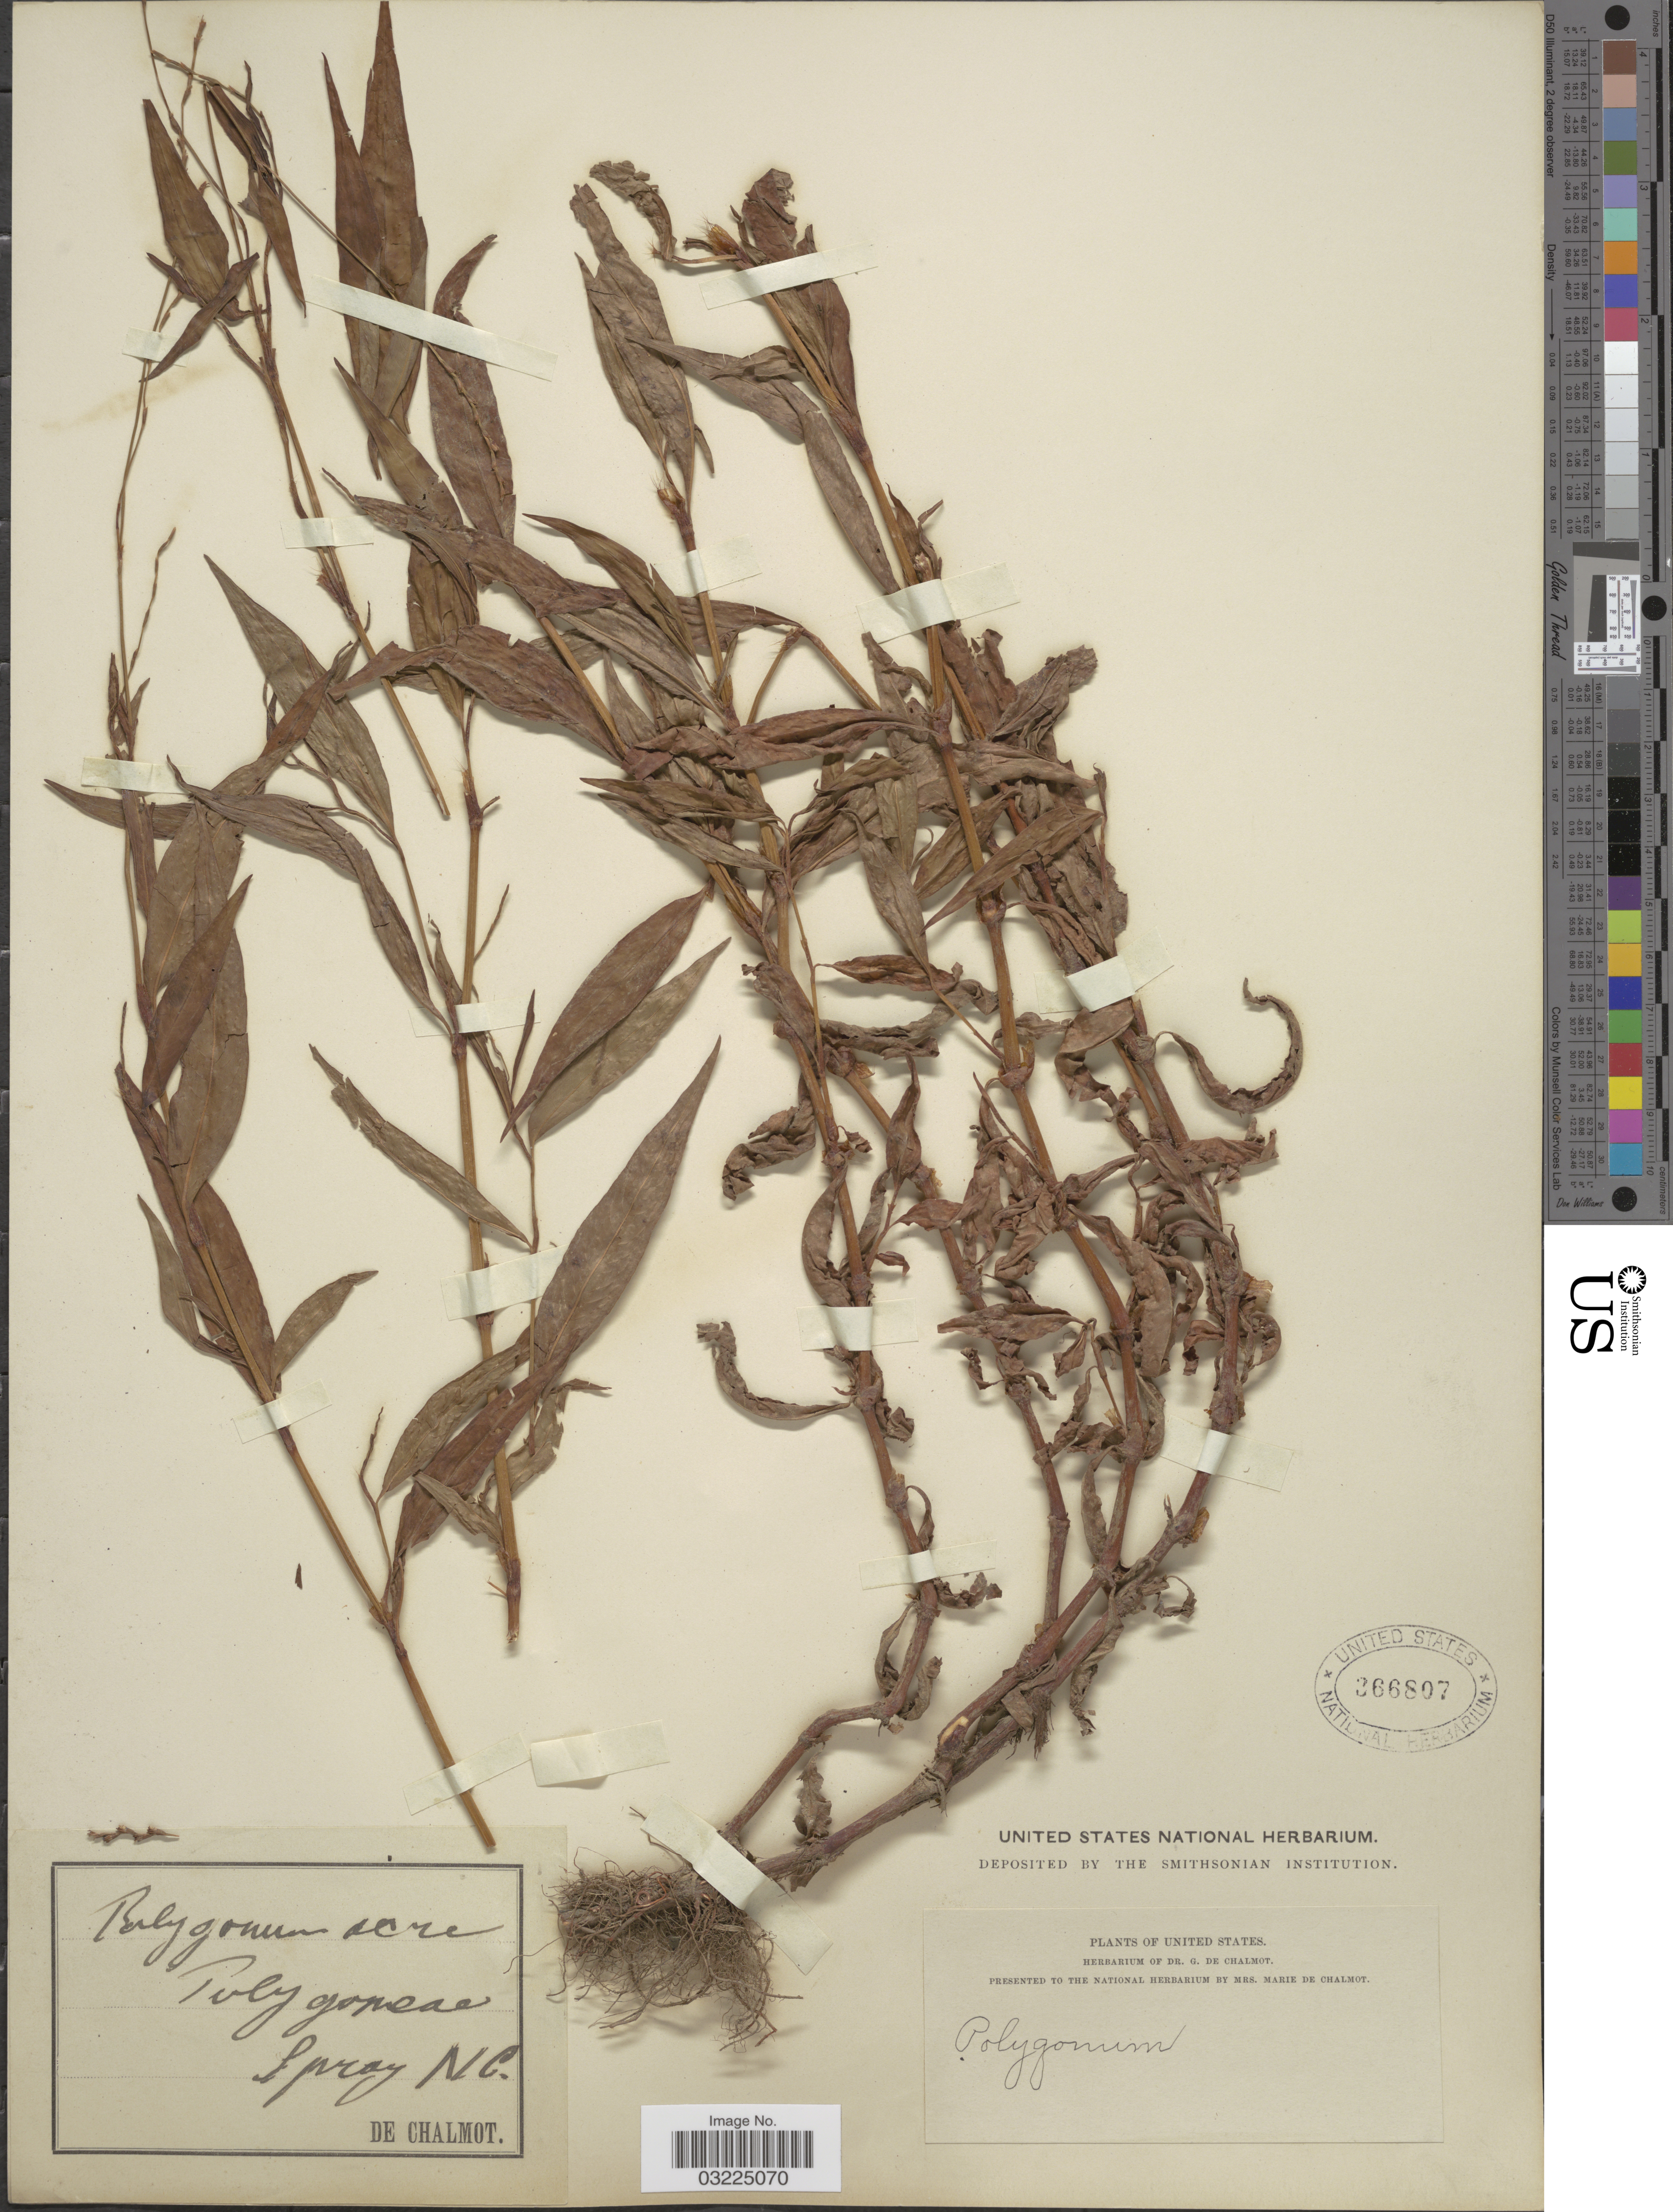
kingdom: Plantae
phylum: Tracheophyta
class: Magnoliopsida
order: Caryophyllales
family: Polygonaceae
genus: Persicaria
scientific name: Persicaria punctata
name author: (Elliott) Small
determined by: Atha, D. E.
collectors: G. de Chalmot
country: United States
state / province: North Carolina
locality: Spray.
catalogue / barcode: US 366807